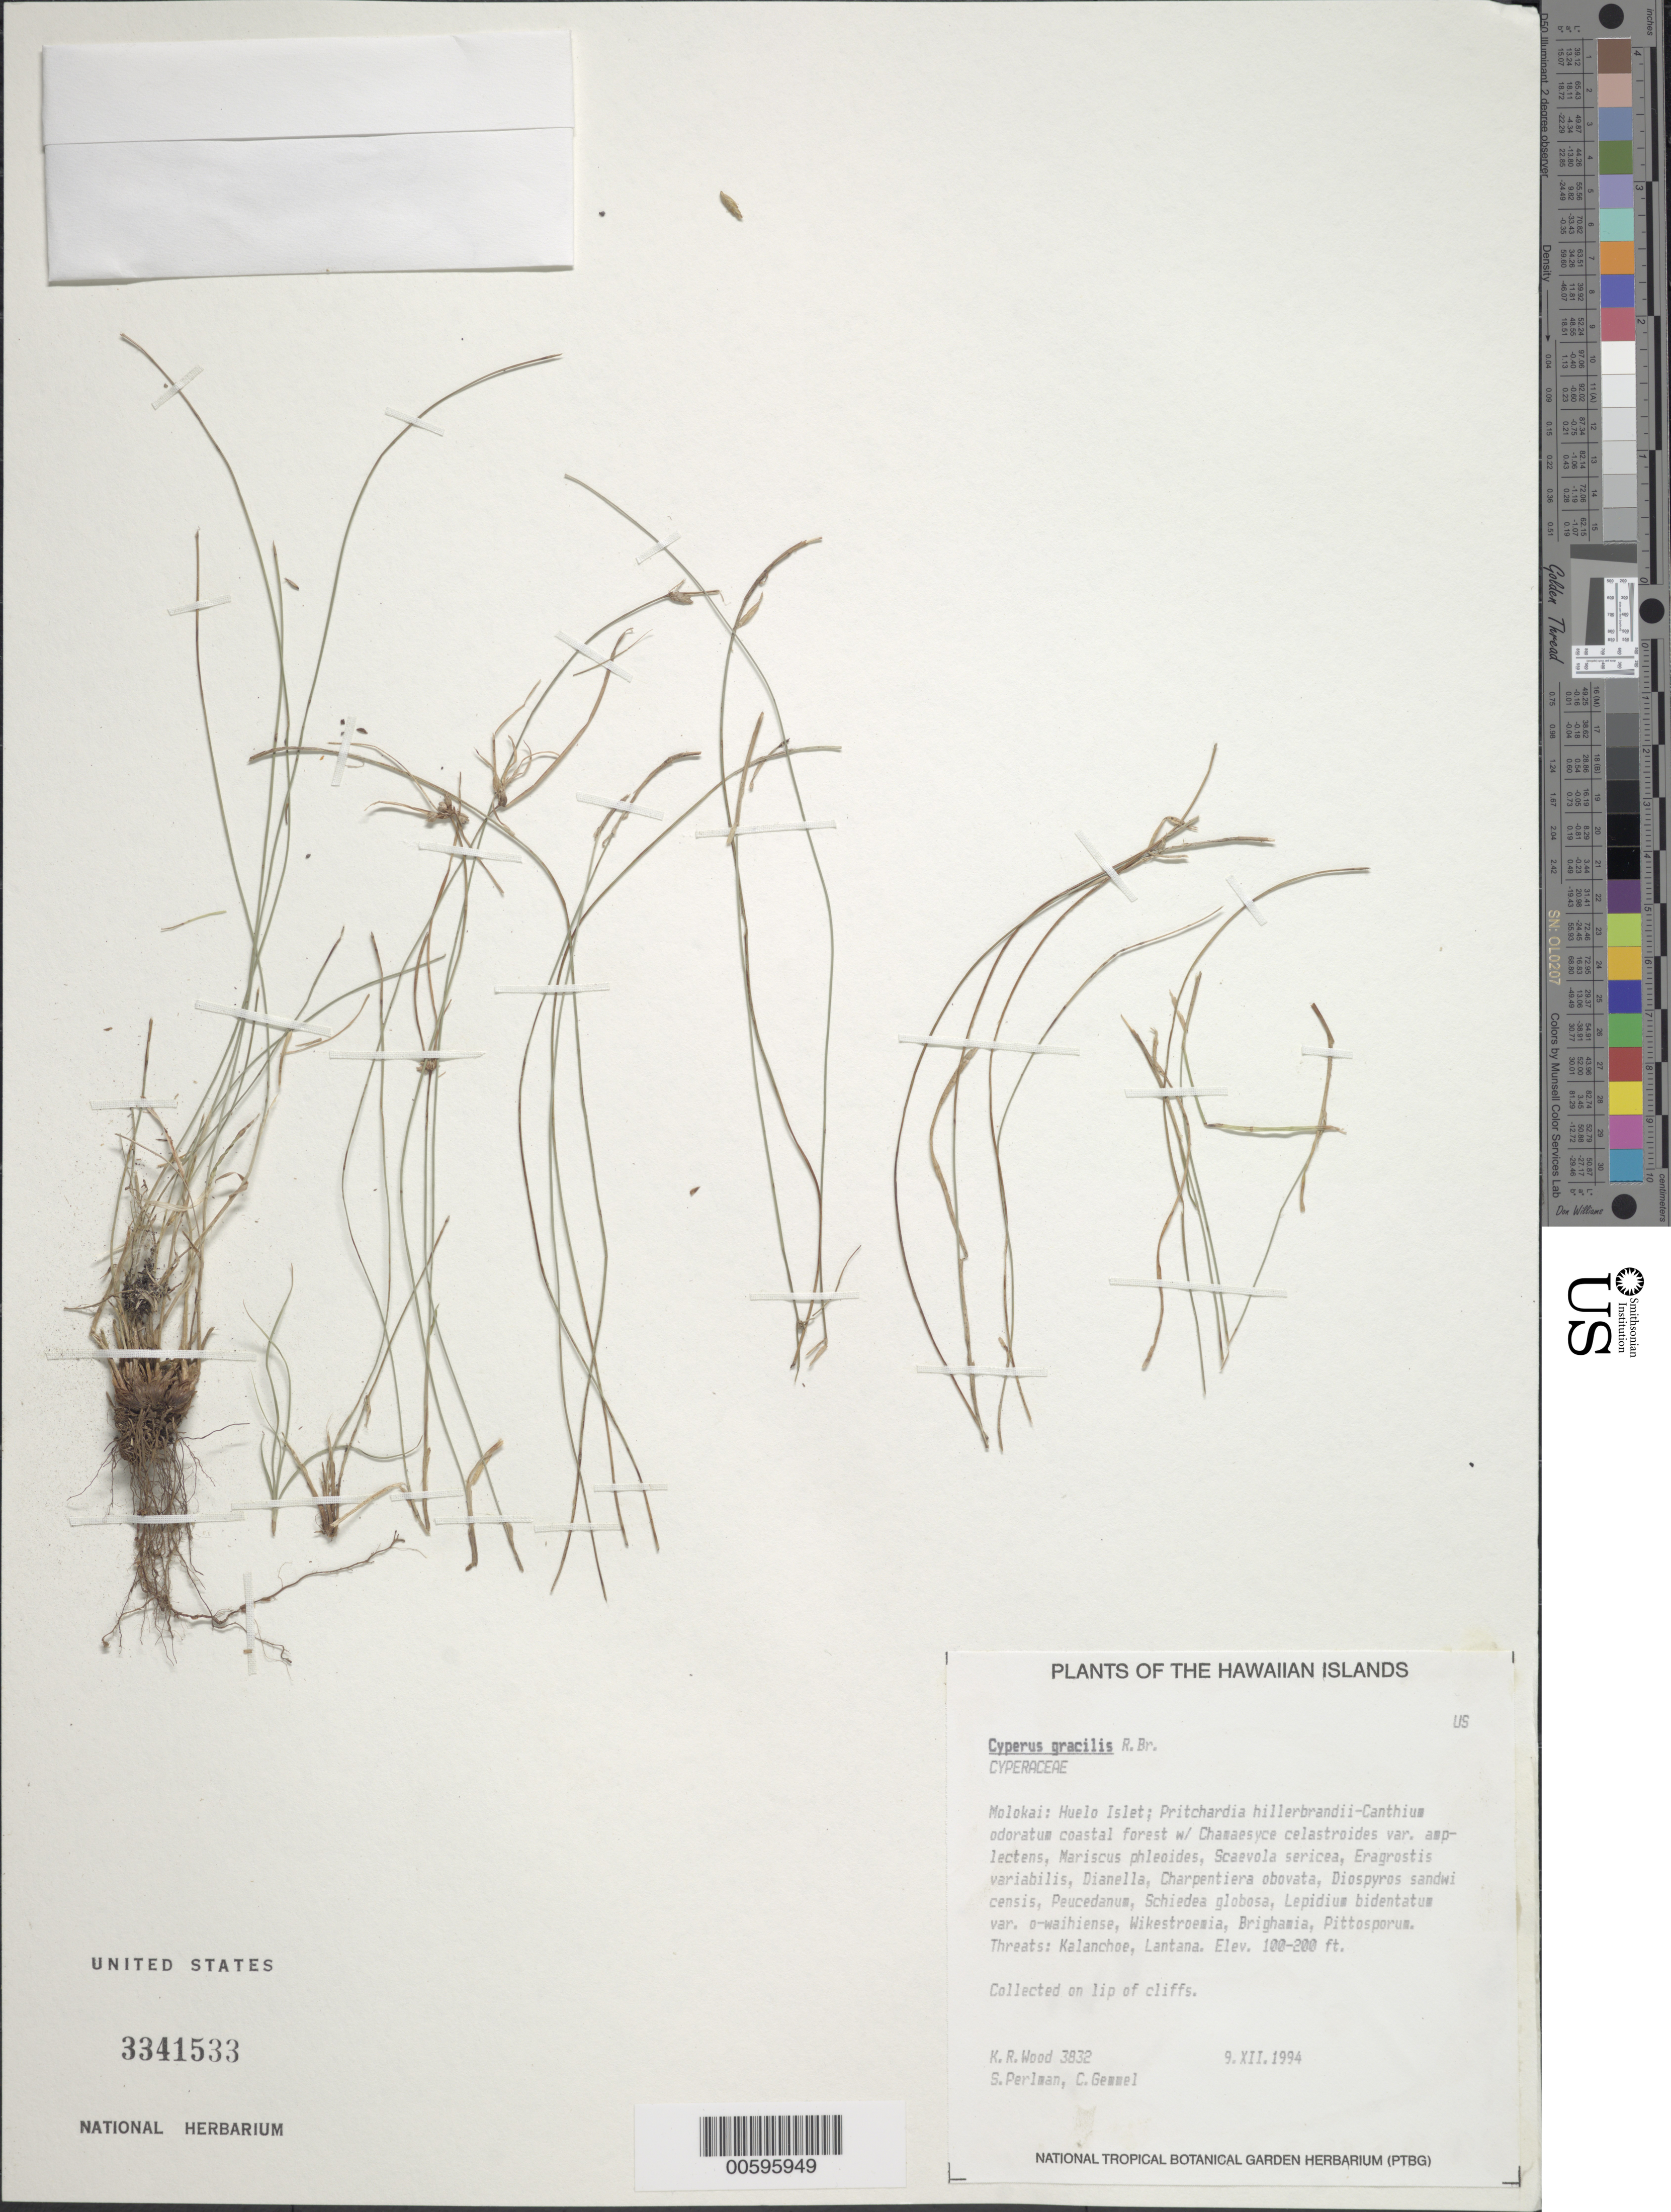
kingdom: Plantae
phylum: Tracheophyta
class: Liliopsida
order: Poales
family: Cyperaceae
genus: Cyperus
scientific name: Cyperus gracilis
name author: R. Br.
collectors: K. R. Wood, S. P. Perlman & C. Gemmel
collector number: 3832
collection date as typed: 9 Dec 1994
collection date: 1994-12-09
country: United States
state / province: Hawaii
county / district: Maui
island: Moloka'i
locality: Huelo Islet.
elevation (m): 30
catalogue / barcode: US 3341533